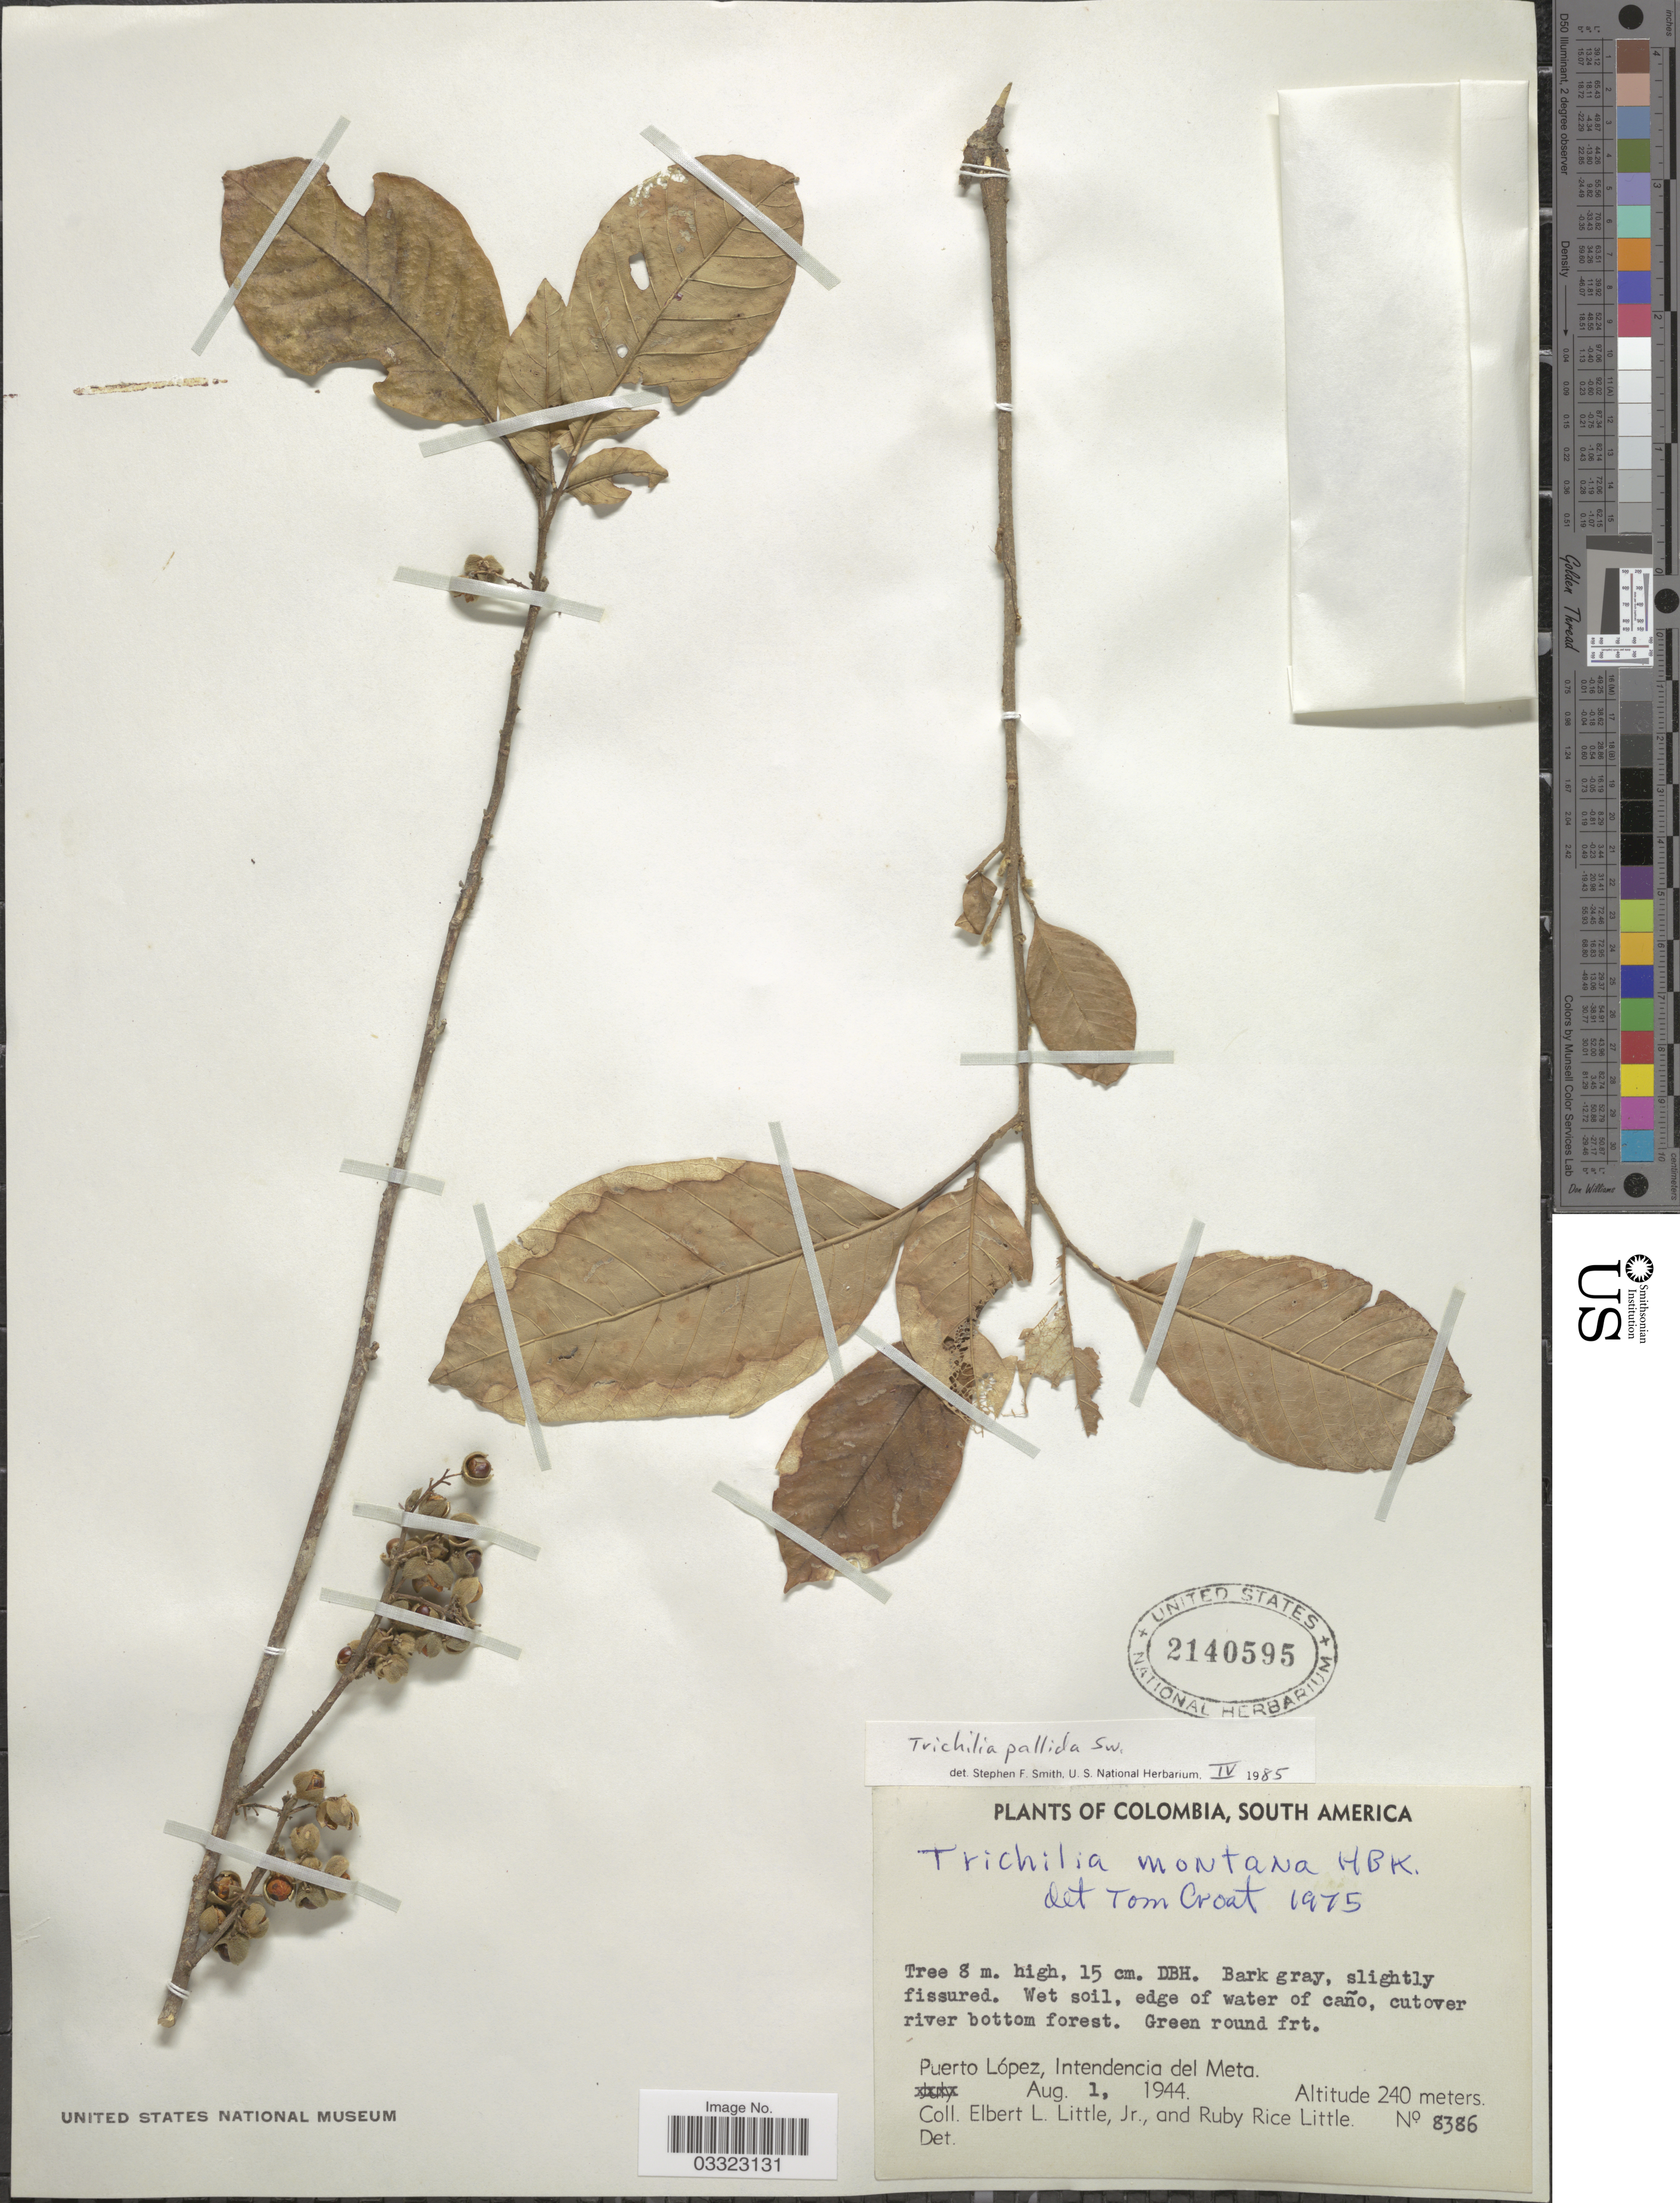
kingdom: Plantae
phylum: Tracheophyta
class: Magnoliopsida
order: Sapindales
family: Meliaceae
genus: Trichilia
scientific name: Trichilia pallida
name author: Sw.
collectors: E. L. Little & R. R. Little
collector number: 8386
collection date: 1944-08-01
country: Colombia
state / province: Meta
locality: Puerto López, Intendencia del Meta.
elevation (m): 240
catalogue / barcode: US 2140595